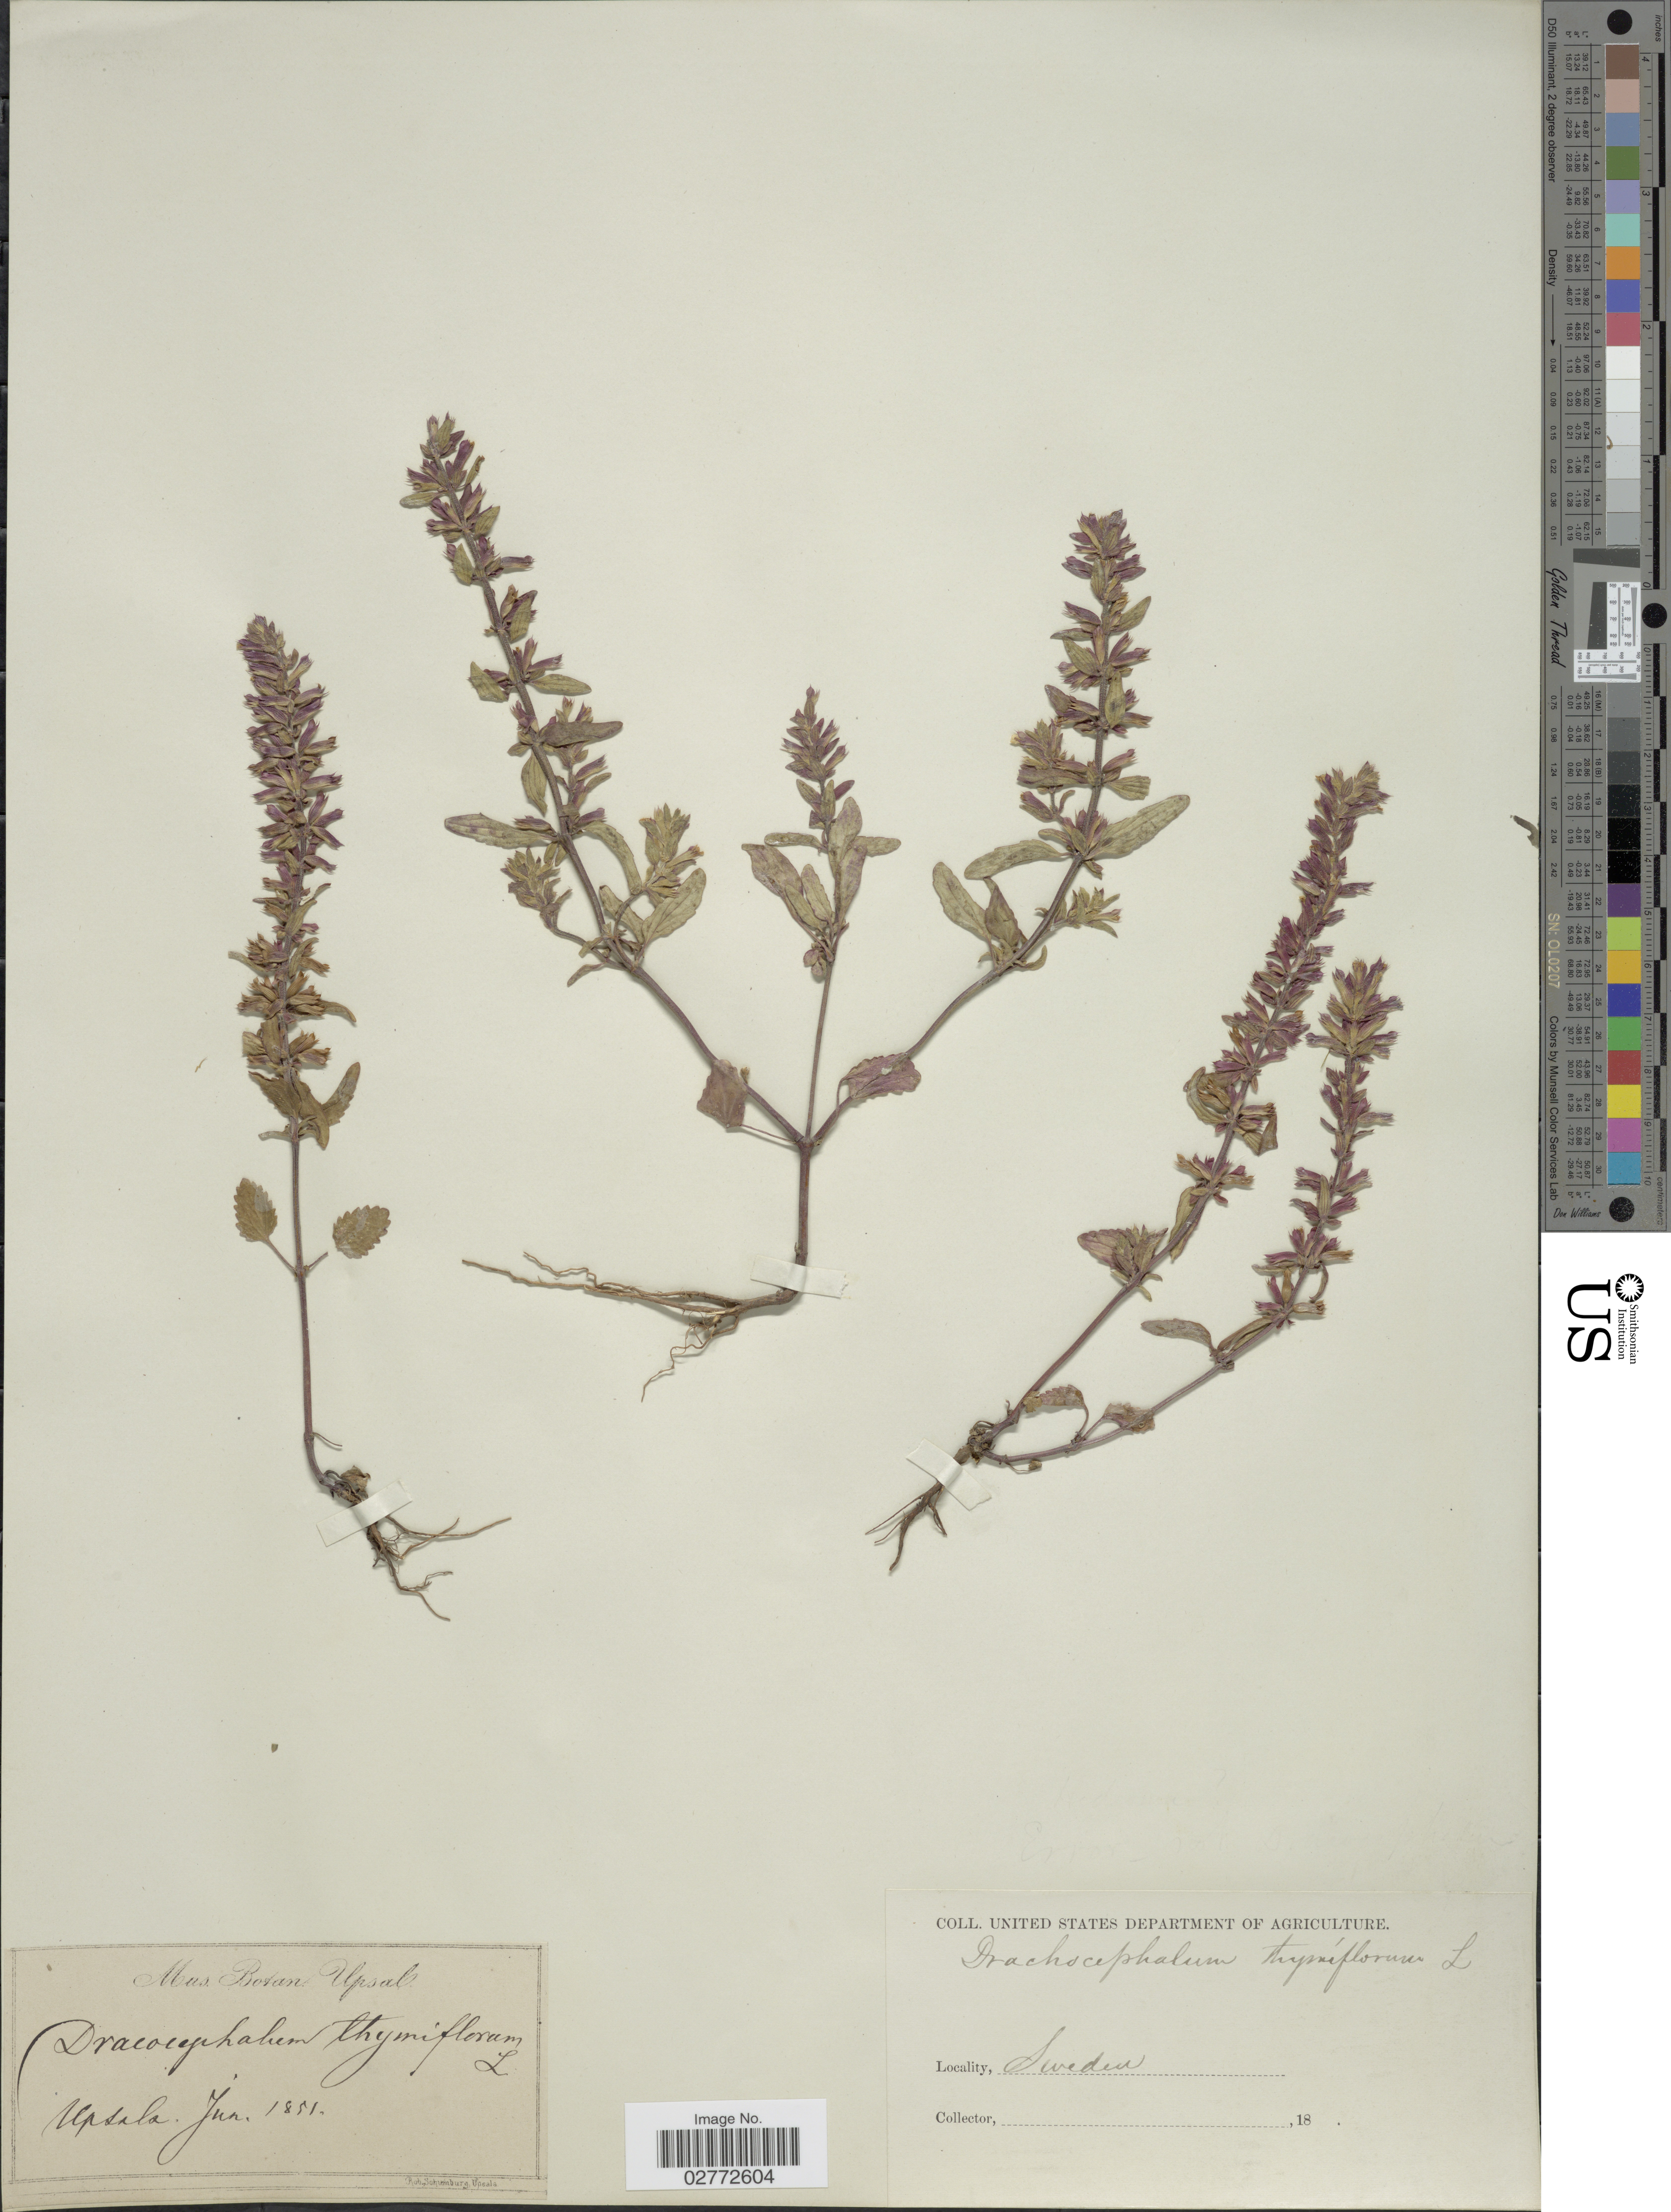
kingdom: Plantae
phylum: Tracheophyta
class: Magnoliopsida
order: Lamiales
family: Lamiaceae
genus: Dracocephalum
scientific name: Dracocephalum thymiflorum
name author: L.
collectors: ex Mus. Botan. Upsal.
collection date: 1851-06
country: Sweden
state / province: Uppsala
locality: Upsala.